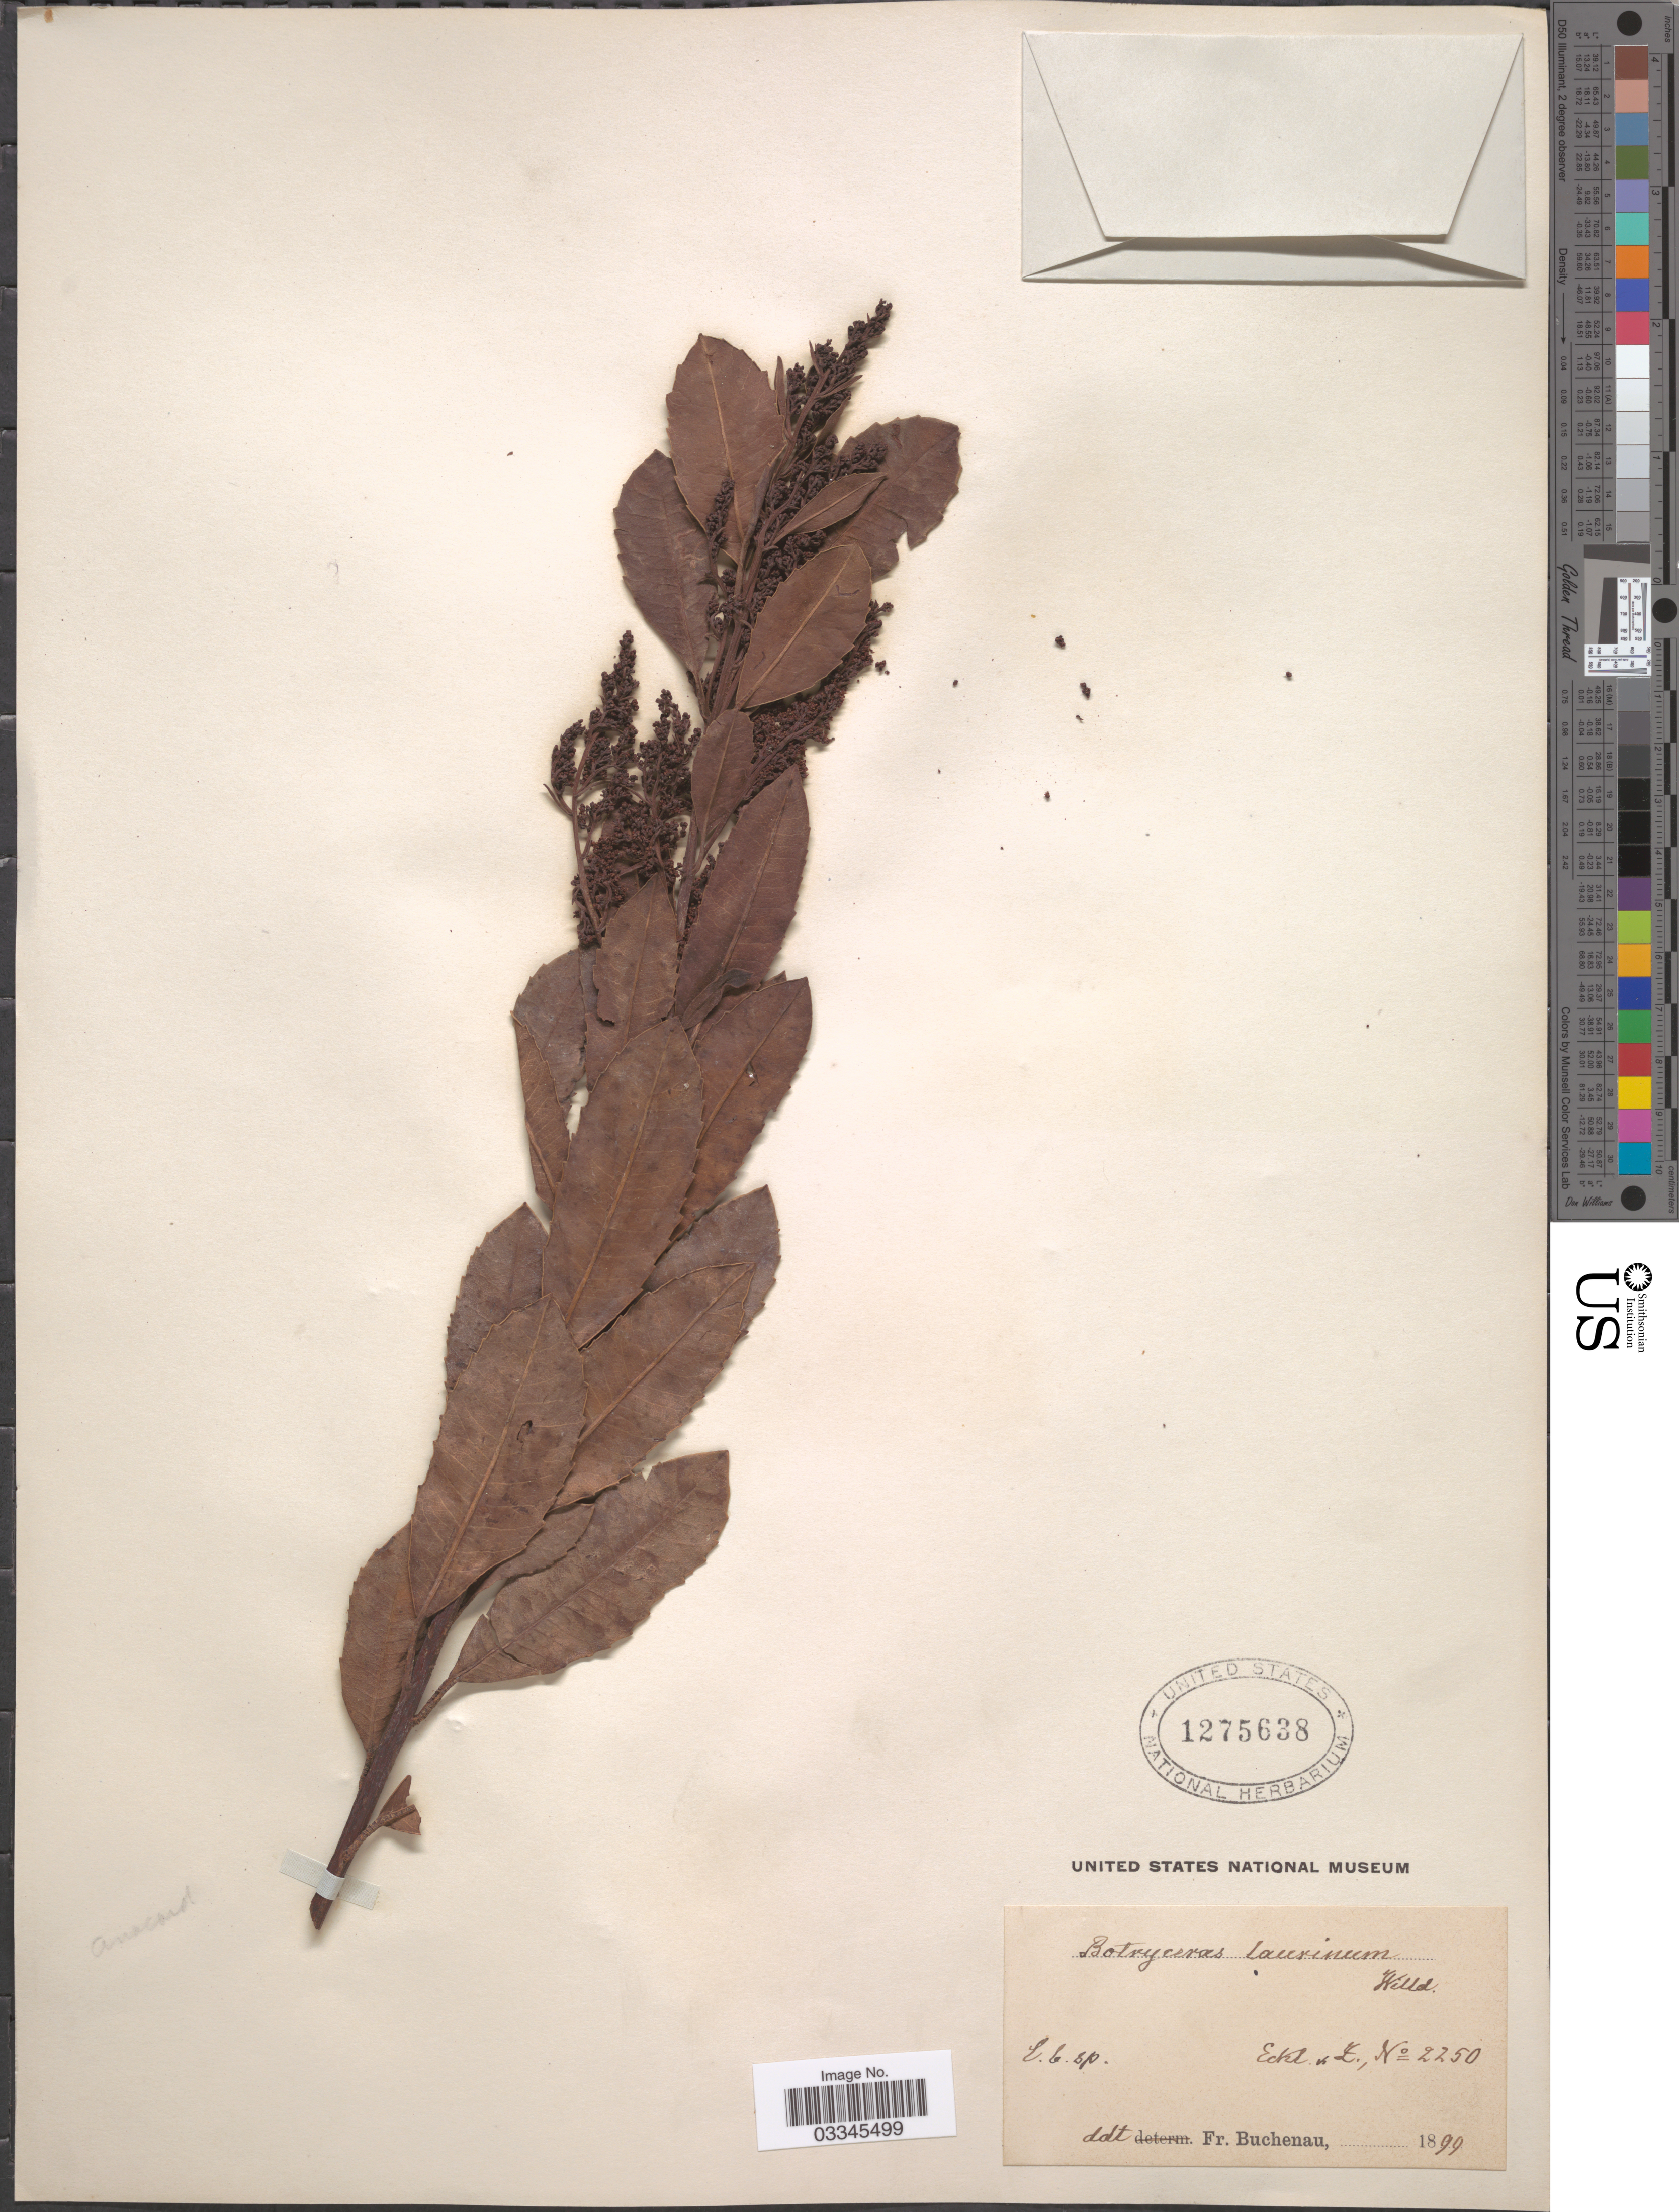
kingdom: Plantae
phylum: Tracheophyta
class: Magnoliopsida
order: Sapindales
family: Anacardiaceae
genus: Laurophyllus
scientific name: Laurophyllus capensis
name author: Thunb.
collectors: Eckl.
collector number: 2250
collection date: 1899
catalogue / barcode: US 1275638